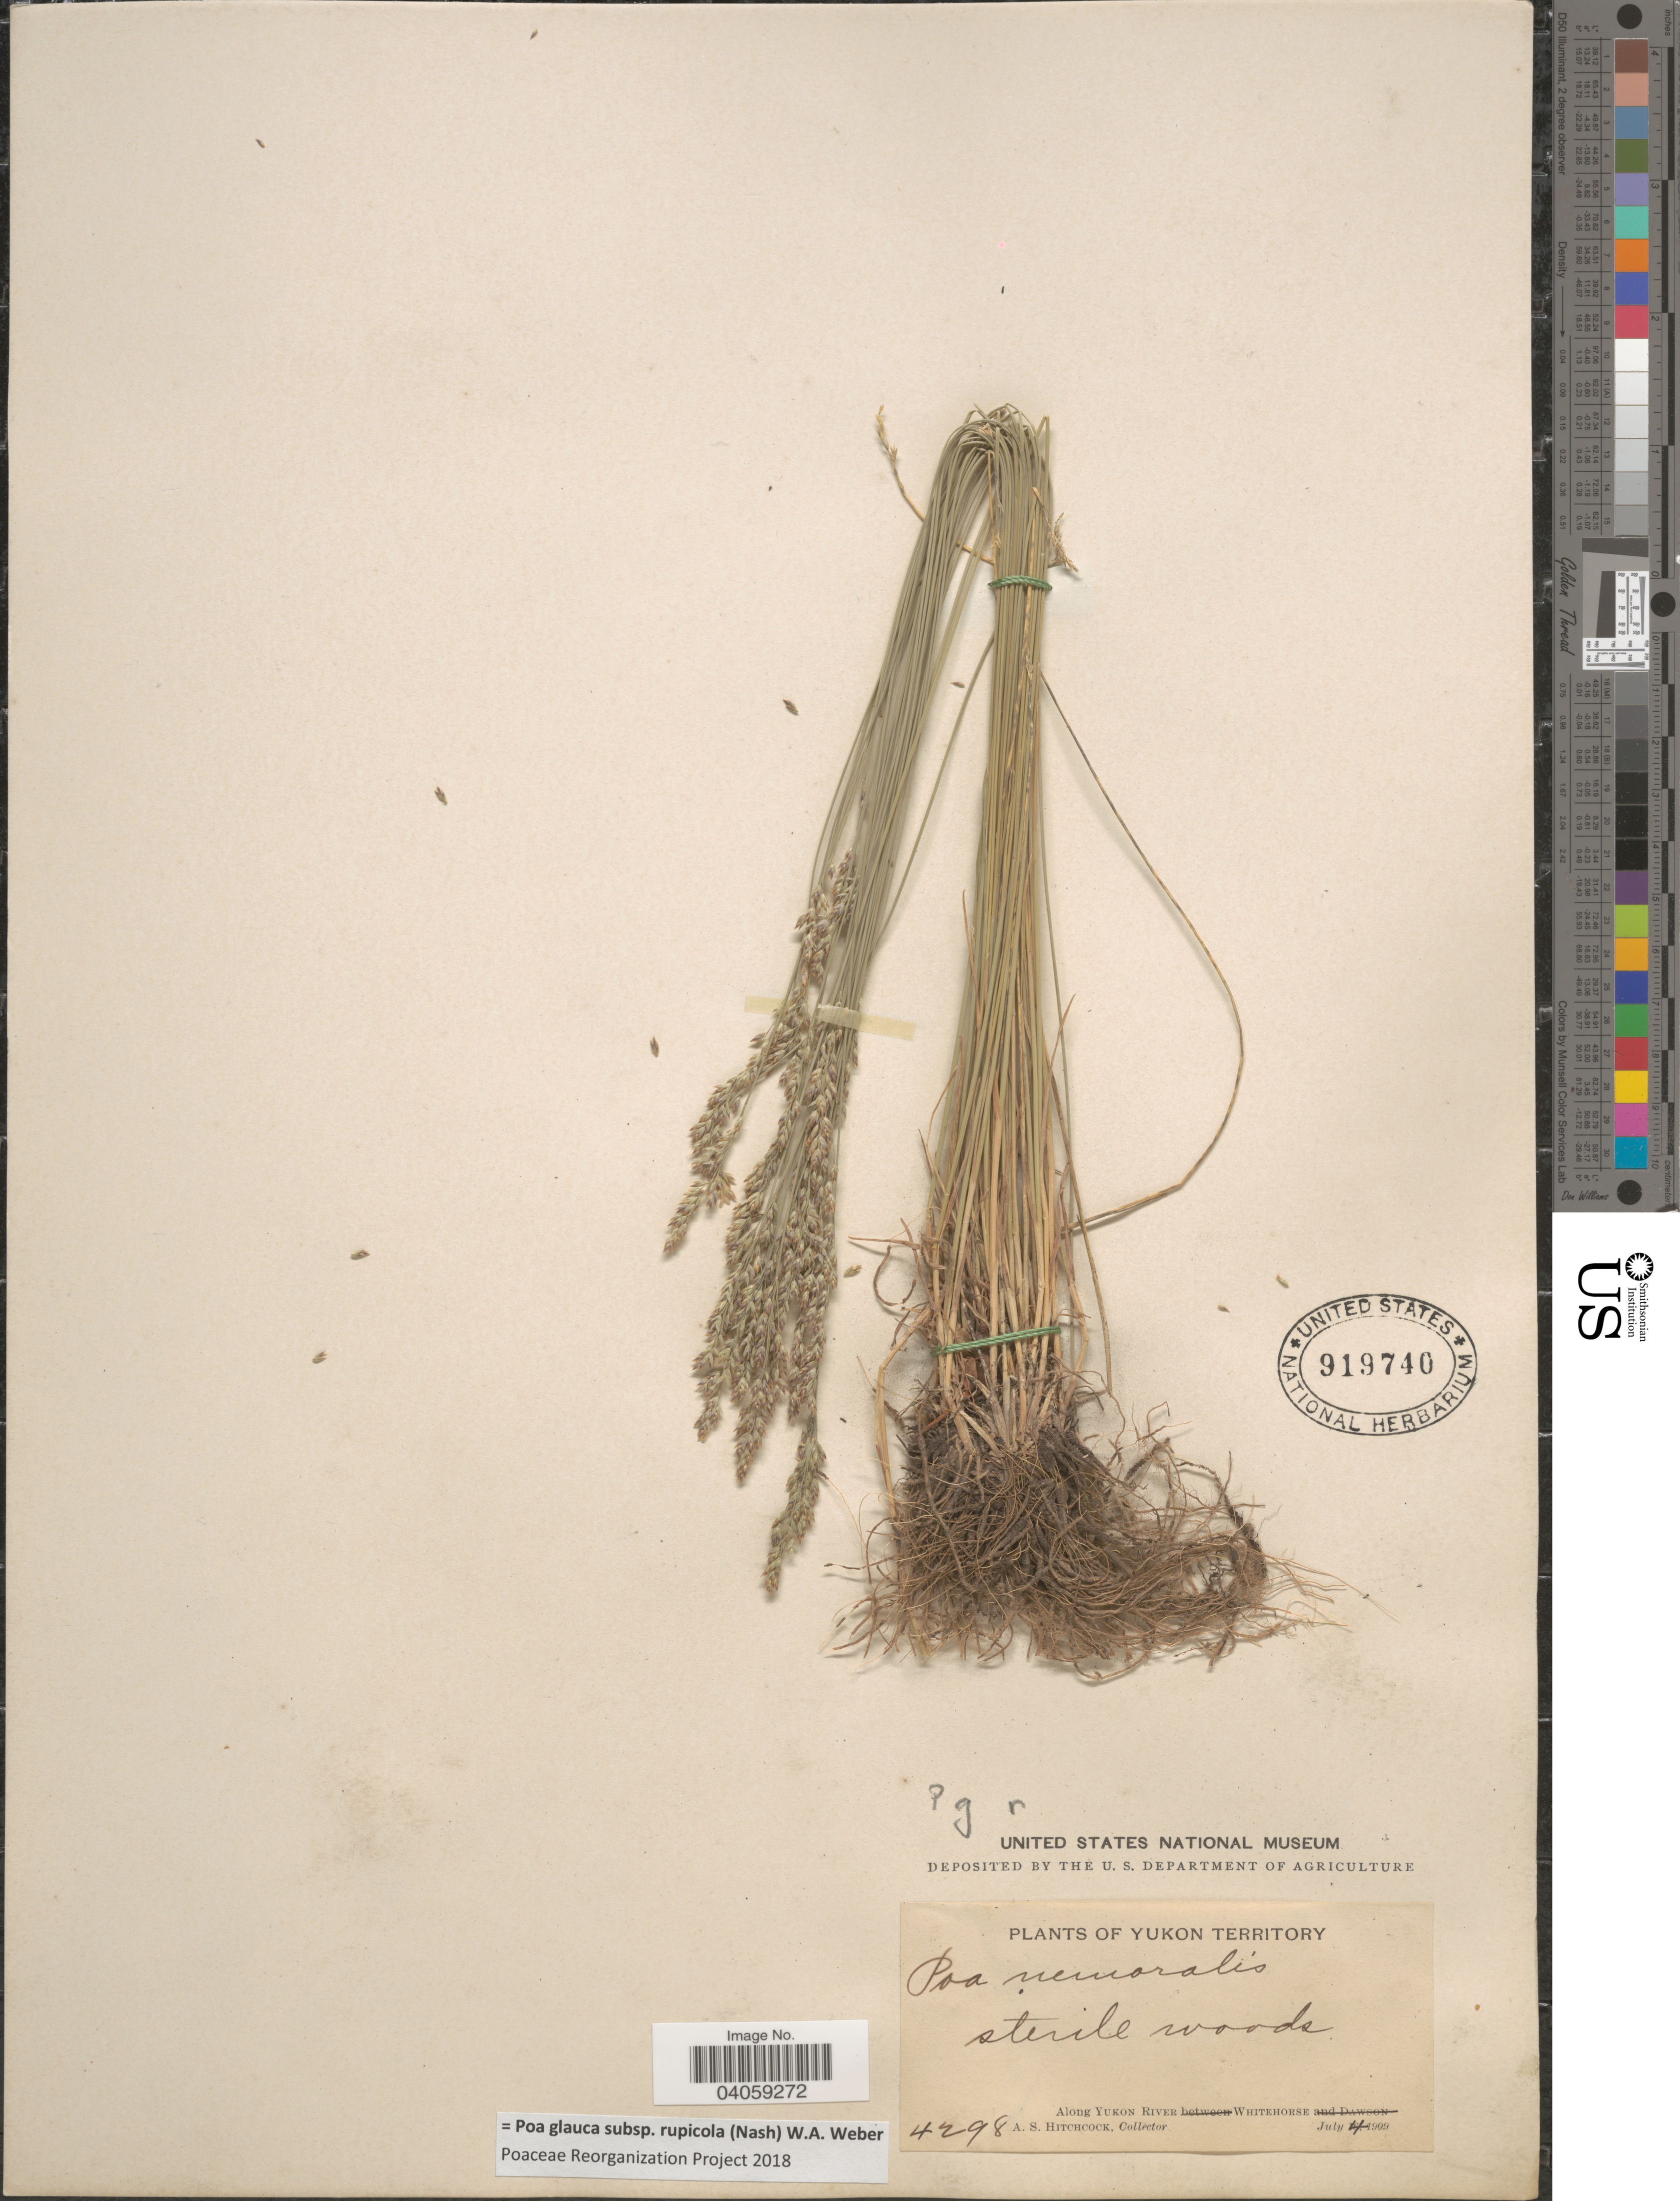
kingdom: Plantae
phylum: Tracheophyta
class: Liliopsida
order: Poales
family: Poaceae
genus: Poa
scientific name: Poa glauca subsp. rupicola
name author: (Nash) W.A. Weber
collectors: A. S. Hitchcock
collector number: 4298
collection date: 1909-07-04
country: Canada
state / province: Yukon Territory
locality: Along Yukon River Whitehorse.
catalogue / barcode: US 919740